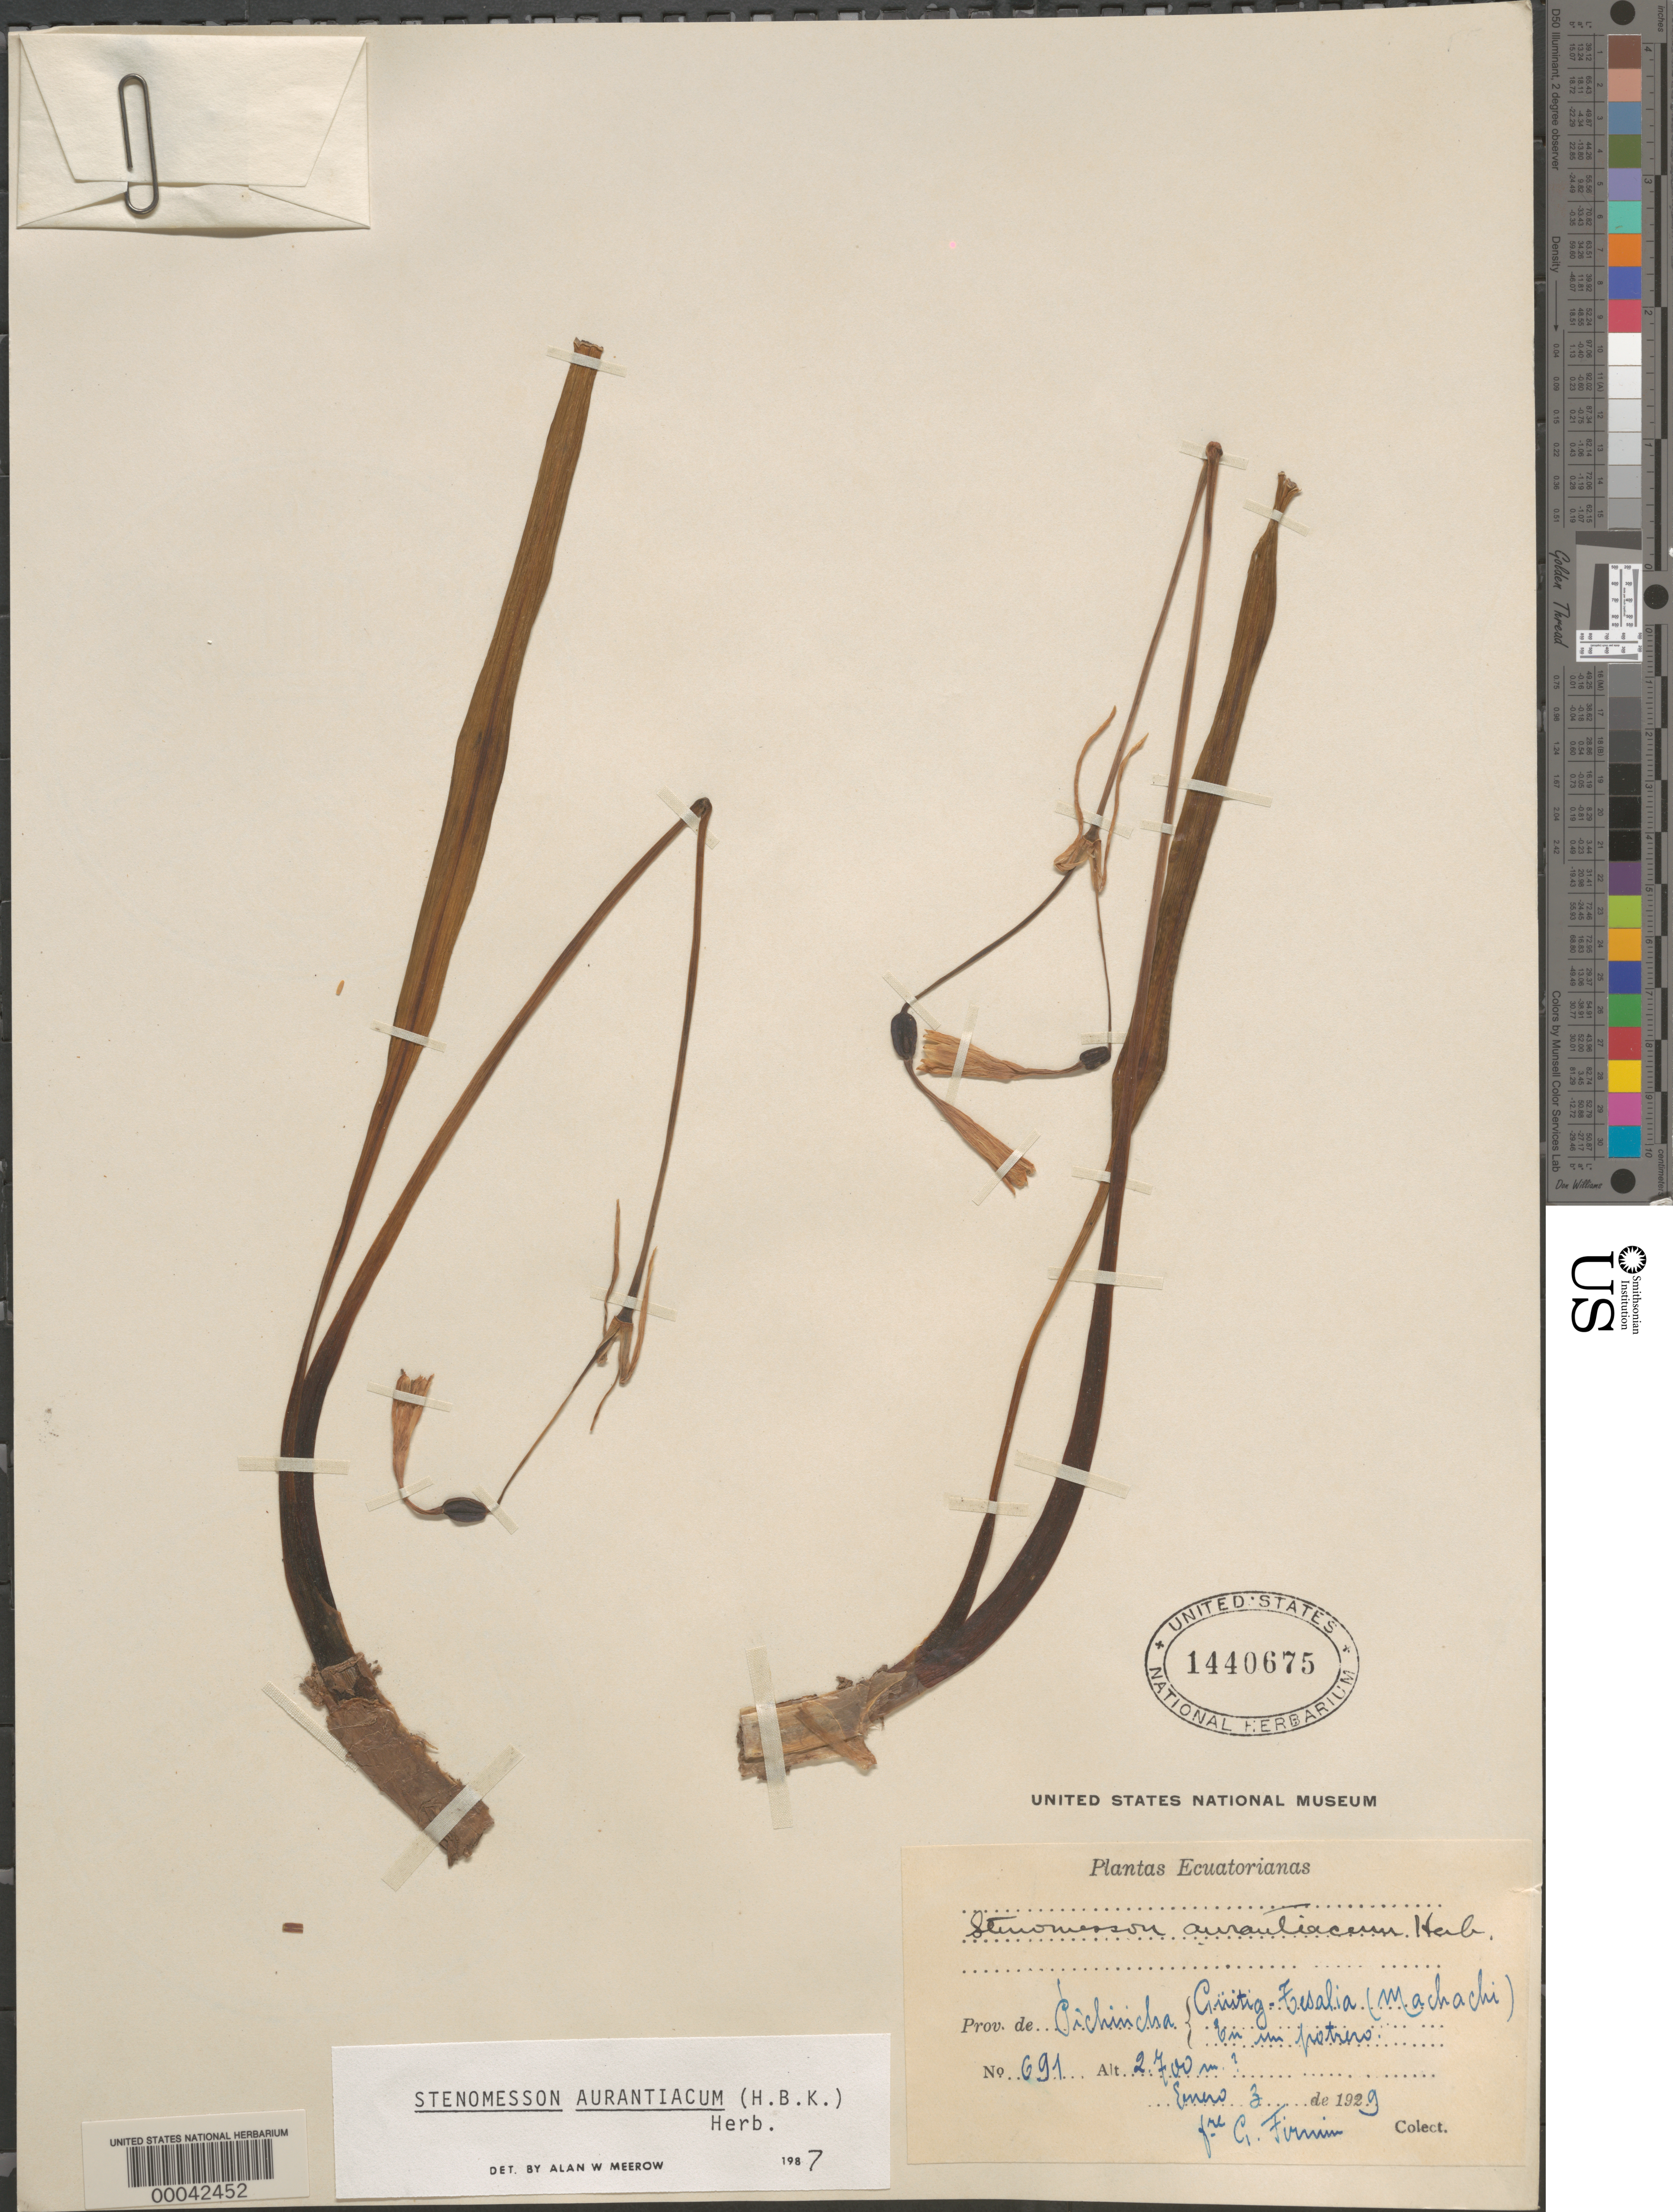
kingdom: Plantae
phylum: Tracheophyta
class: Liliopsida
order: Asparagales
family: Amaryllidaceae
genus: Stenomesson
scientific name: Stenomesson aurantiacum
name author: (Kunth) Herb.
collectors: G. Firmin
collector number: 691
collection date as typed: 03 Jan 1929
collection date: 1929-01-03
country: Ecuador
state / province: Pichincha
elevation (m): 2700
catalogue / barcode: US 1440675